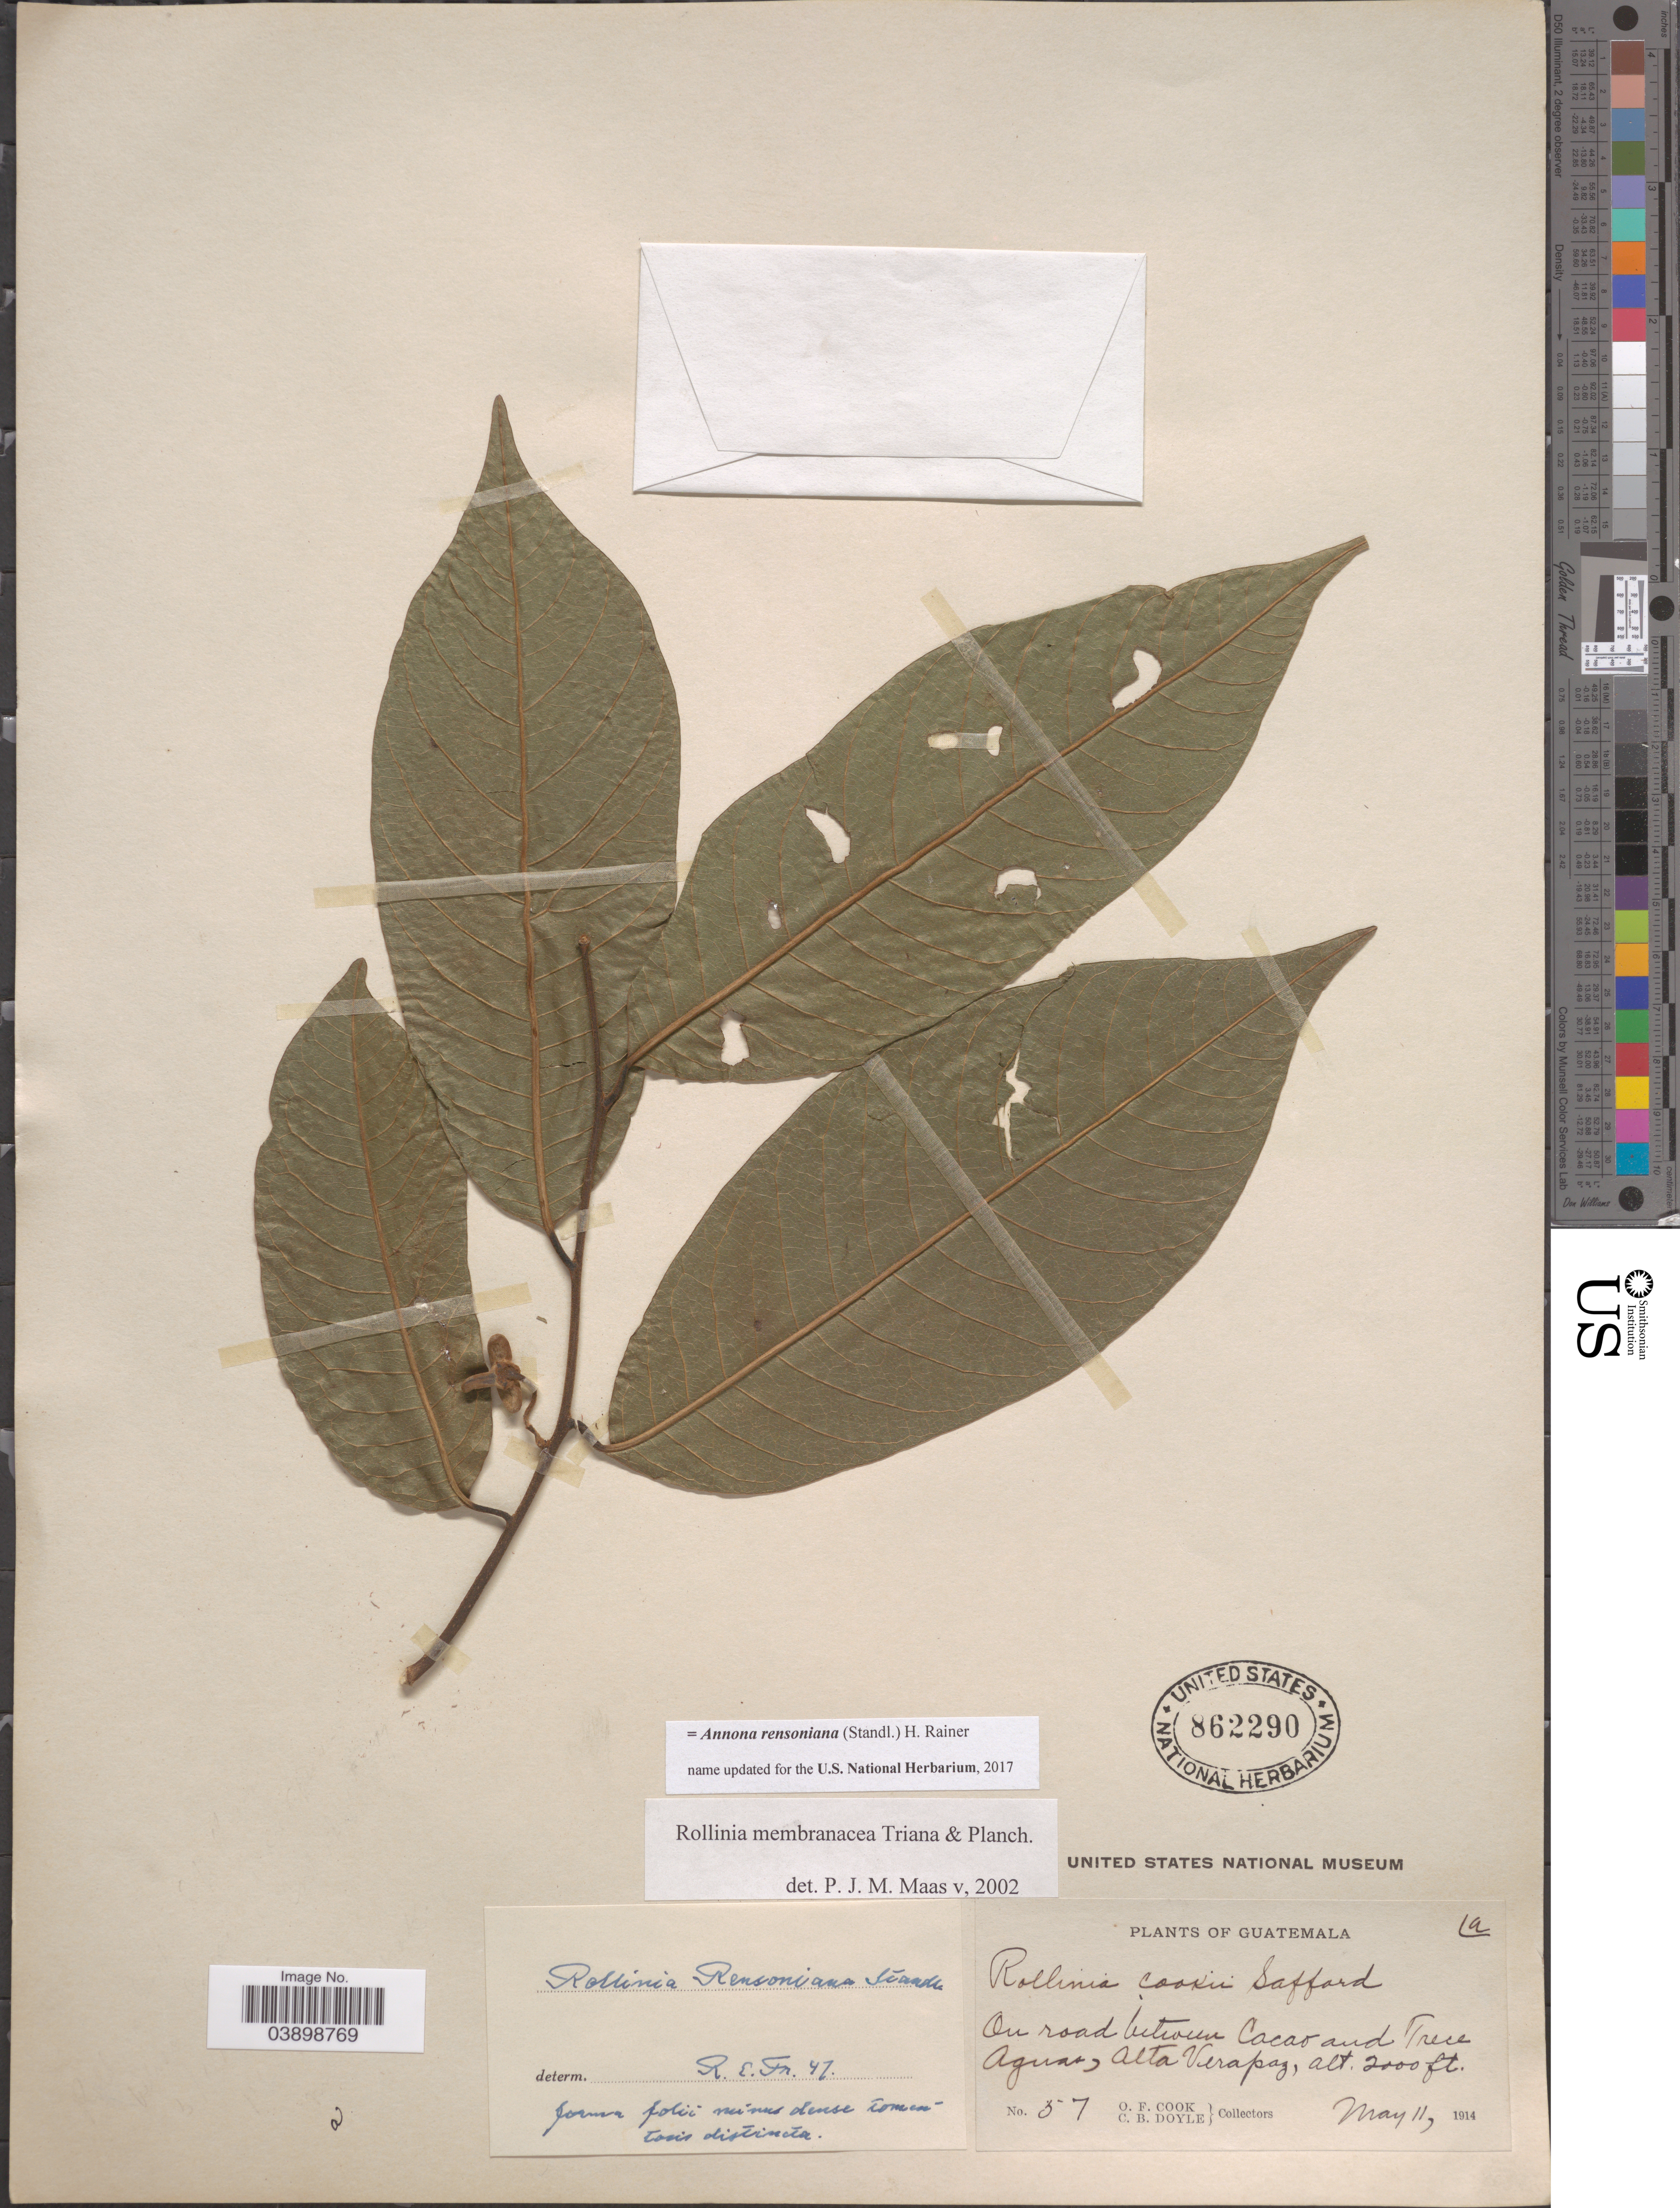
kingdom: Plantae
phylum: Tracheophyta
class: Magnoliopsida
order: Magnoliales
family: Annonaceae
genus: Annona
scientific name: Annona rensoniana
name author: (Standl.) H. Rainer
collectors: O. F. Cook & C. Doyle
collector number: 57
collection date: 1914-05-11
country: Guatemala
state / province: Alta Verapaz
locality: On road between Cacao and Trece Aguas, Alta Verapaz.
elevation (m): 610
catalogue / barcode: US 862290